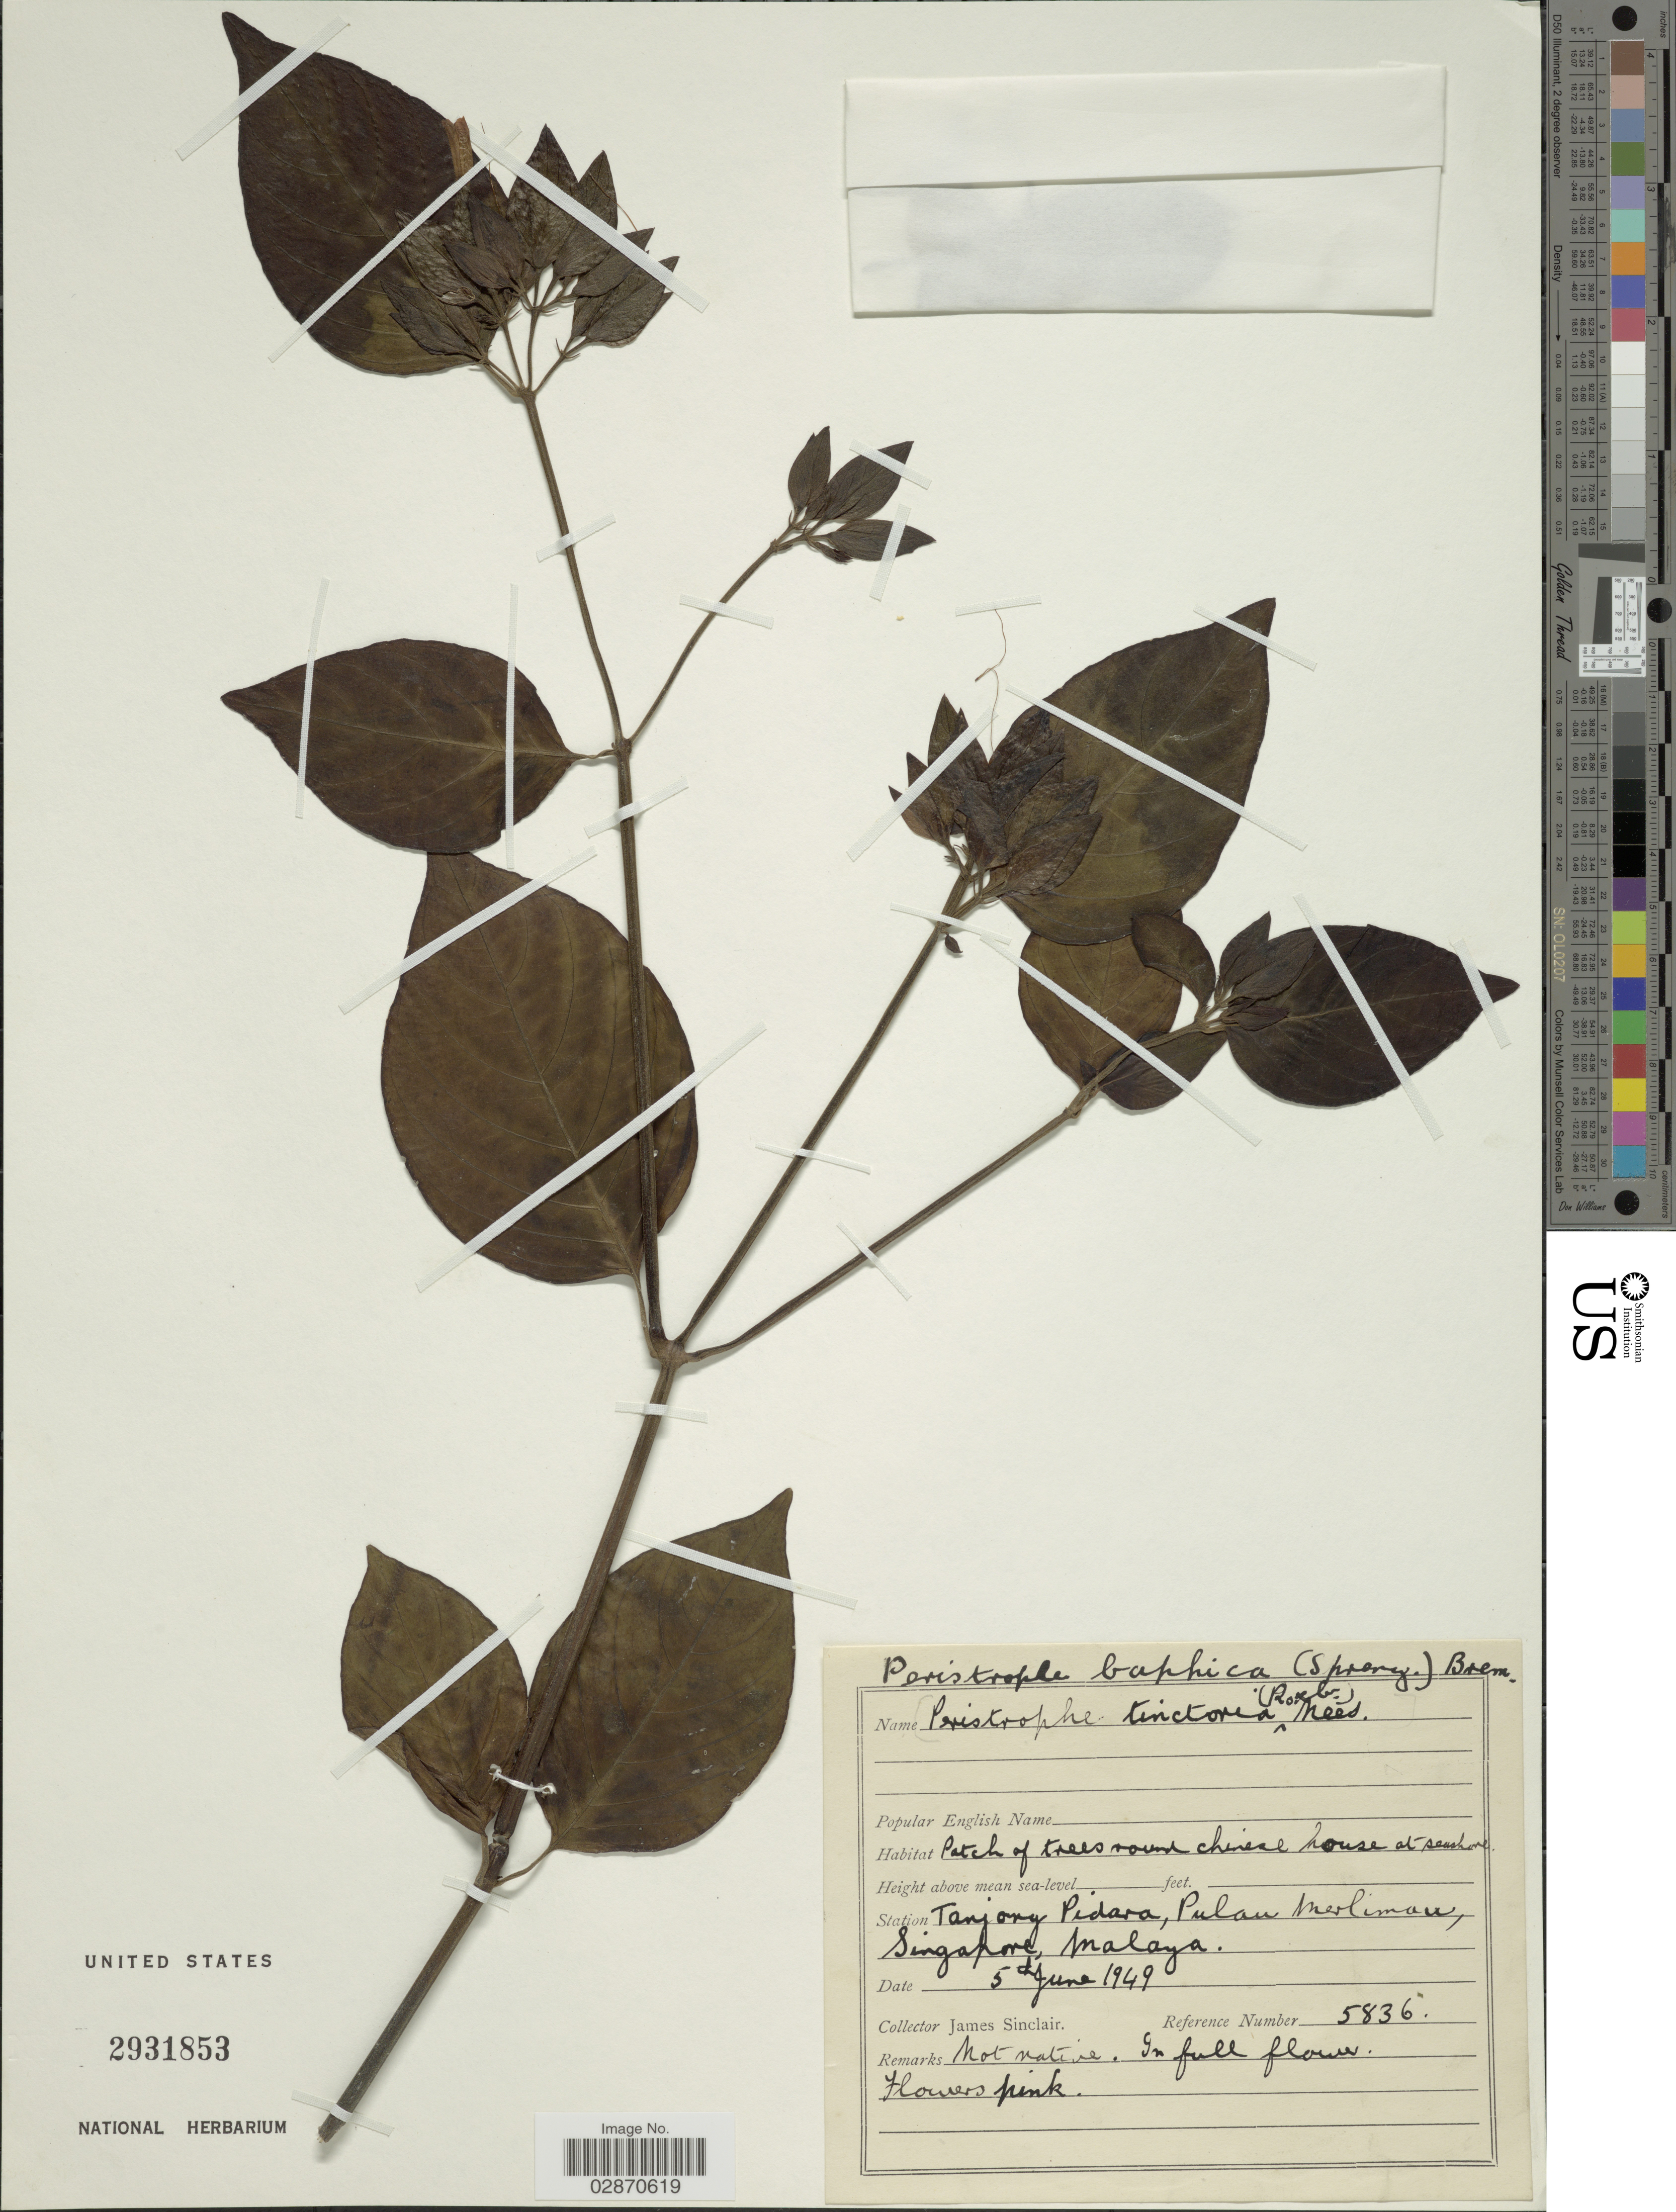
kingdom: Plantae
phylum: Tracheophyta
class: Magnoliopsida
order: Lamiales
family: Acanthaceae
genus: Peristrophe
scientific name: Peristrophe tinctoria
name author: (Roxb.) Nees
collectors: J. Sinclair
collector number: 5836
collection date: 1949-06-05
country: Singapore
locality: Station Tanjory Pidara, Pulau Merlimau, Malaya.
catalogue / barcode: US 2931853